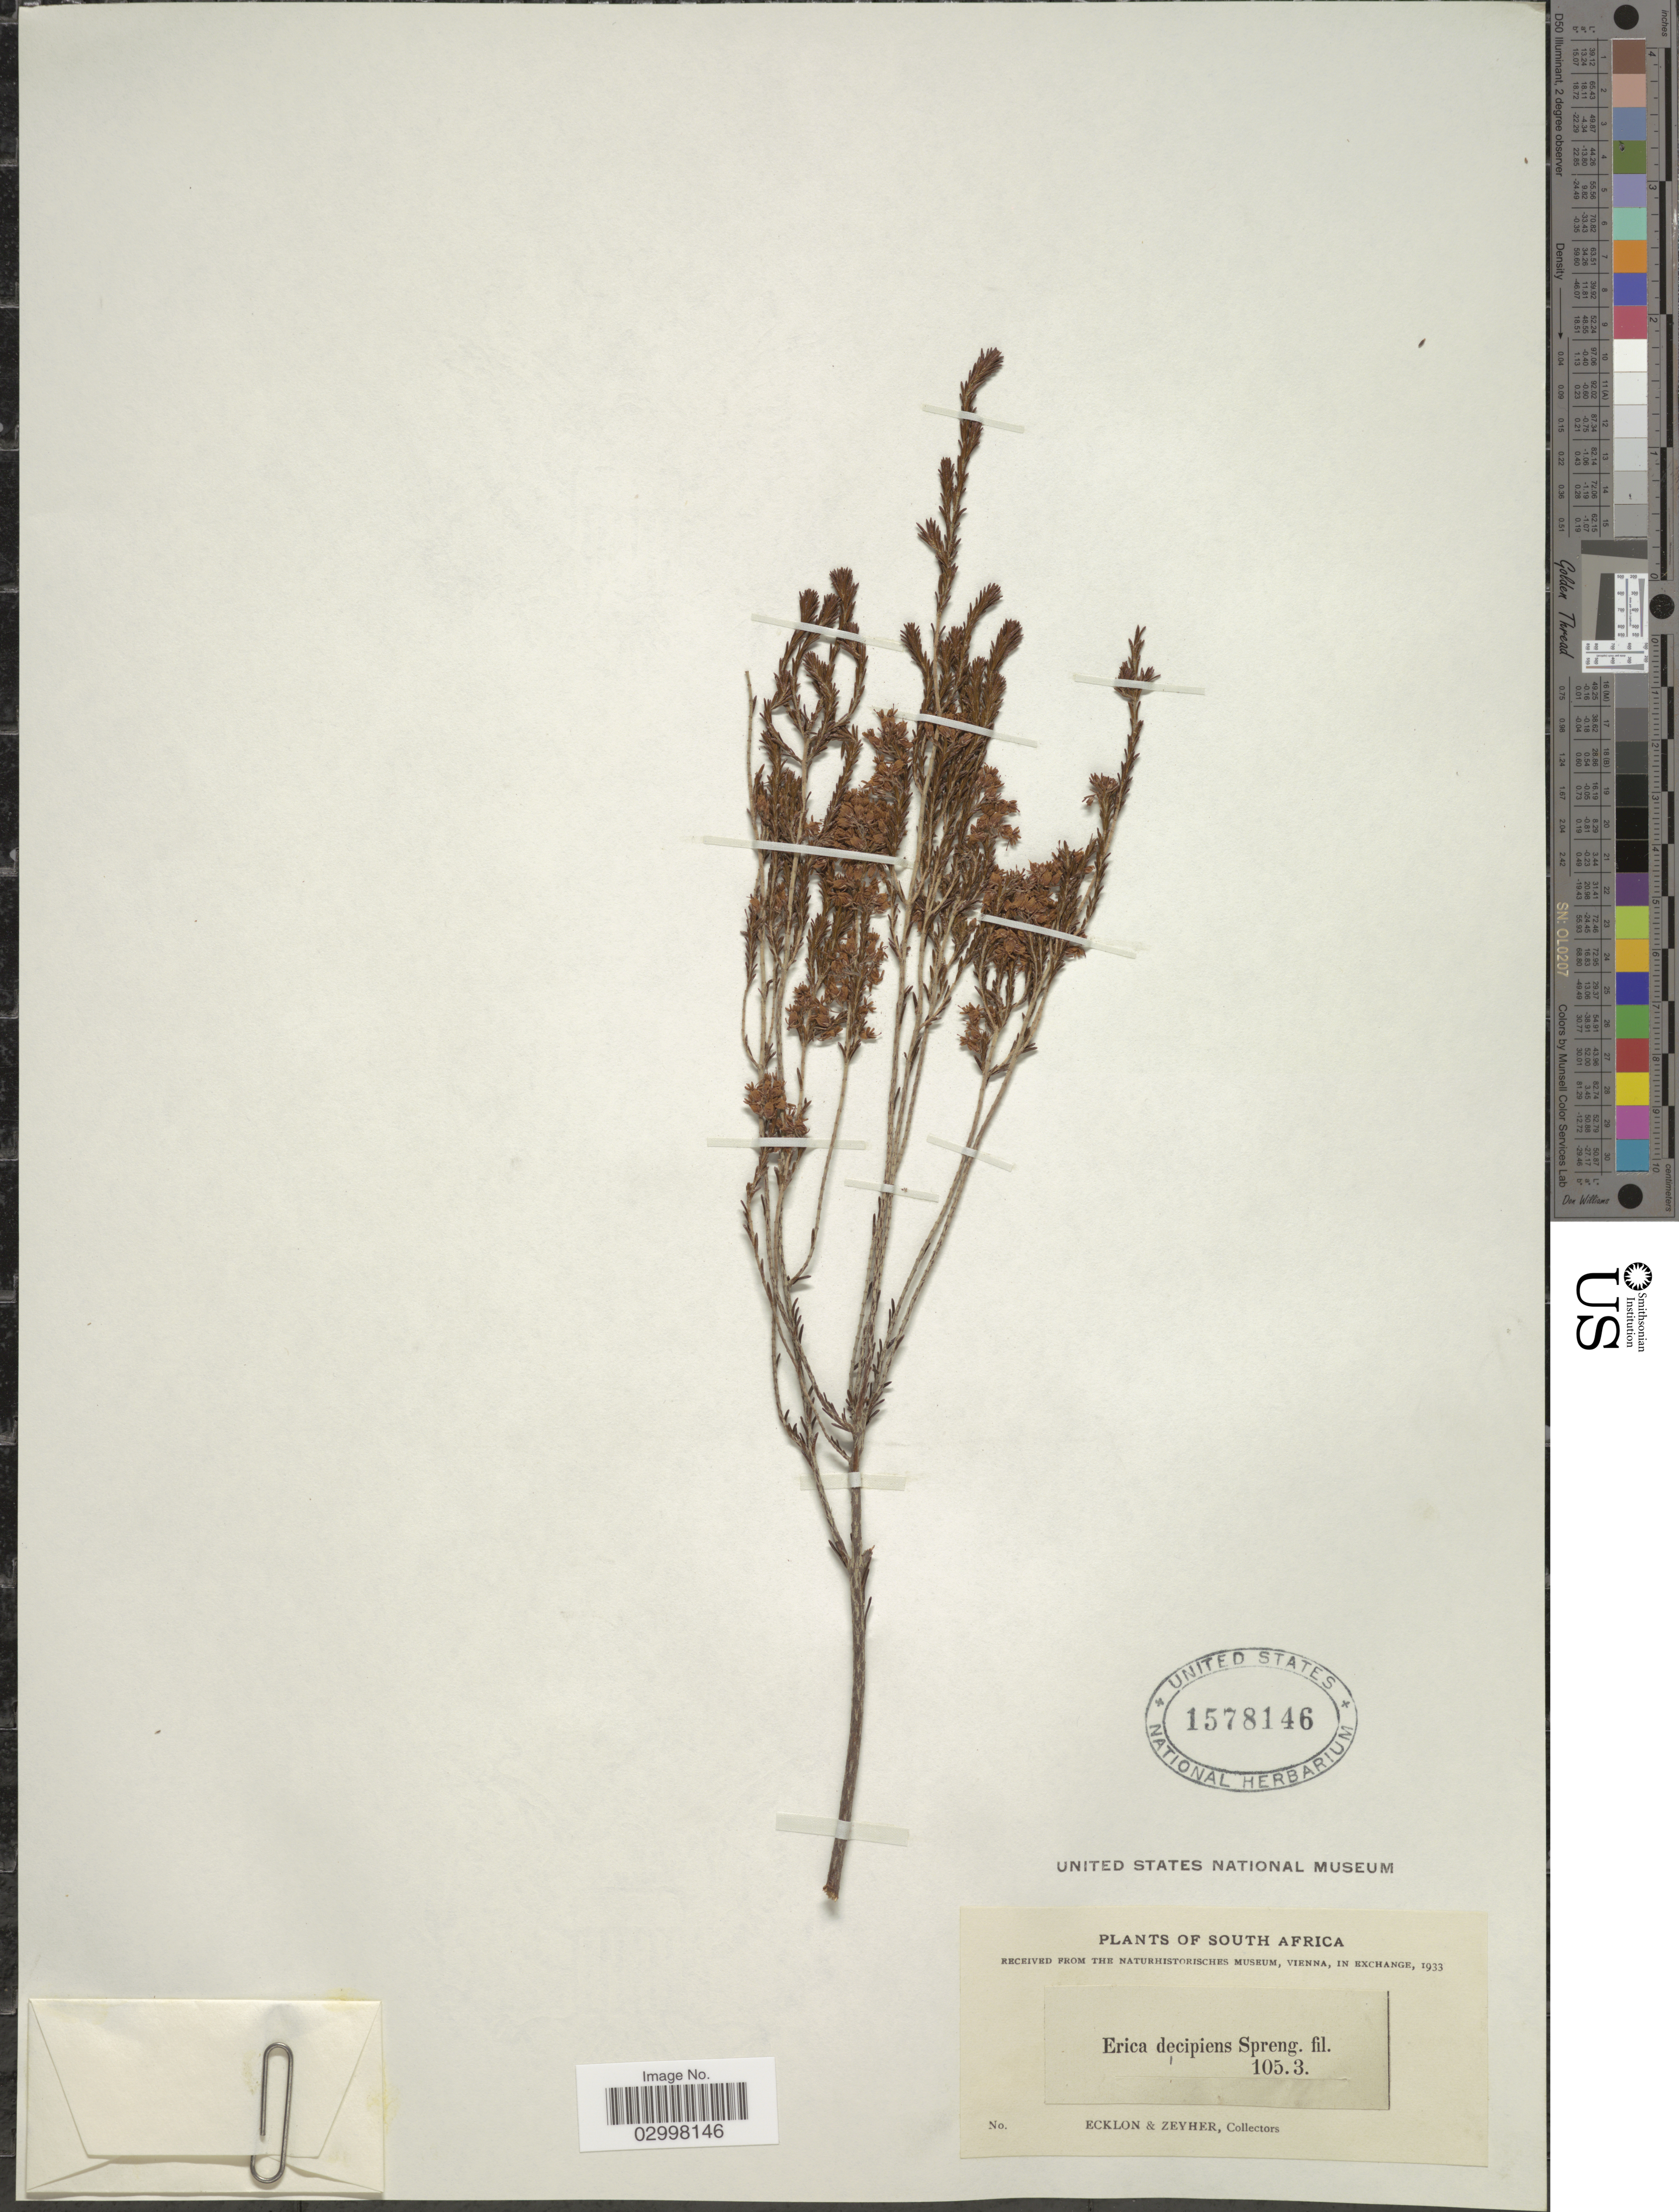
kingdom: Plantae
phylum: Tracheophyta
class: Magnoliopsida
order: Ericales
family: Ericaceae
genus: Erica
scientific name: Erica decipiens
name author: St.-Amans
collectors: -. Ecklon & -. Zeyher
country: South Africa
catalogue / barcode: US 1578146